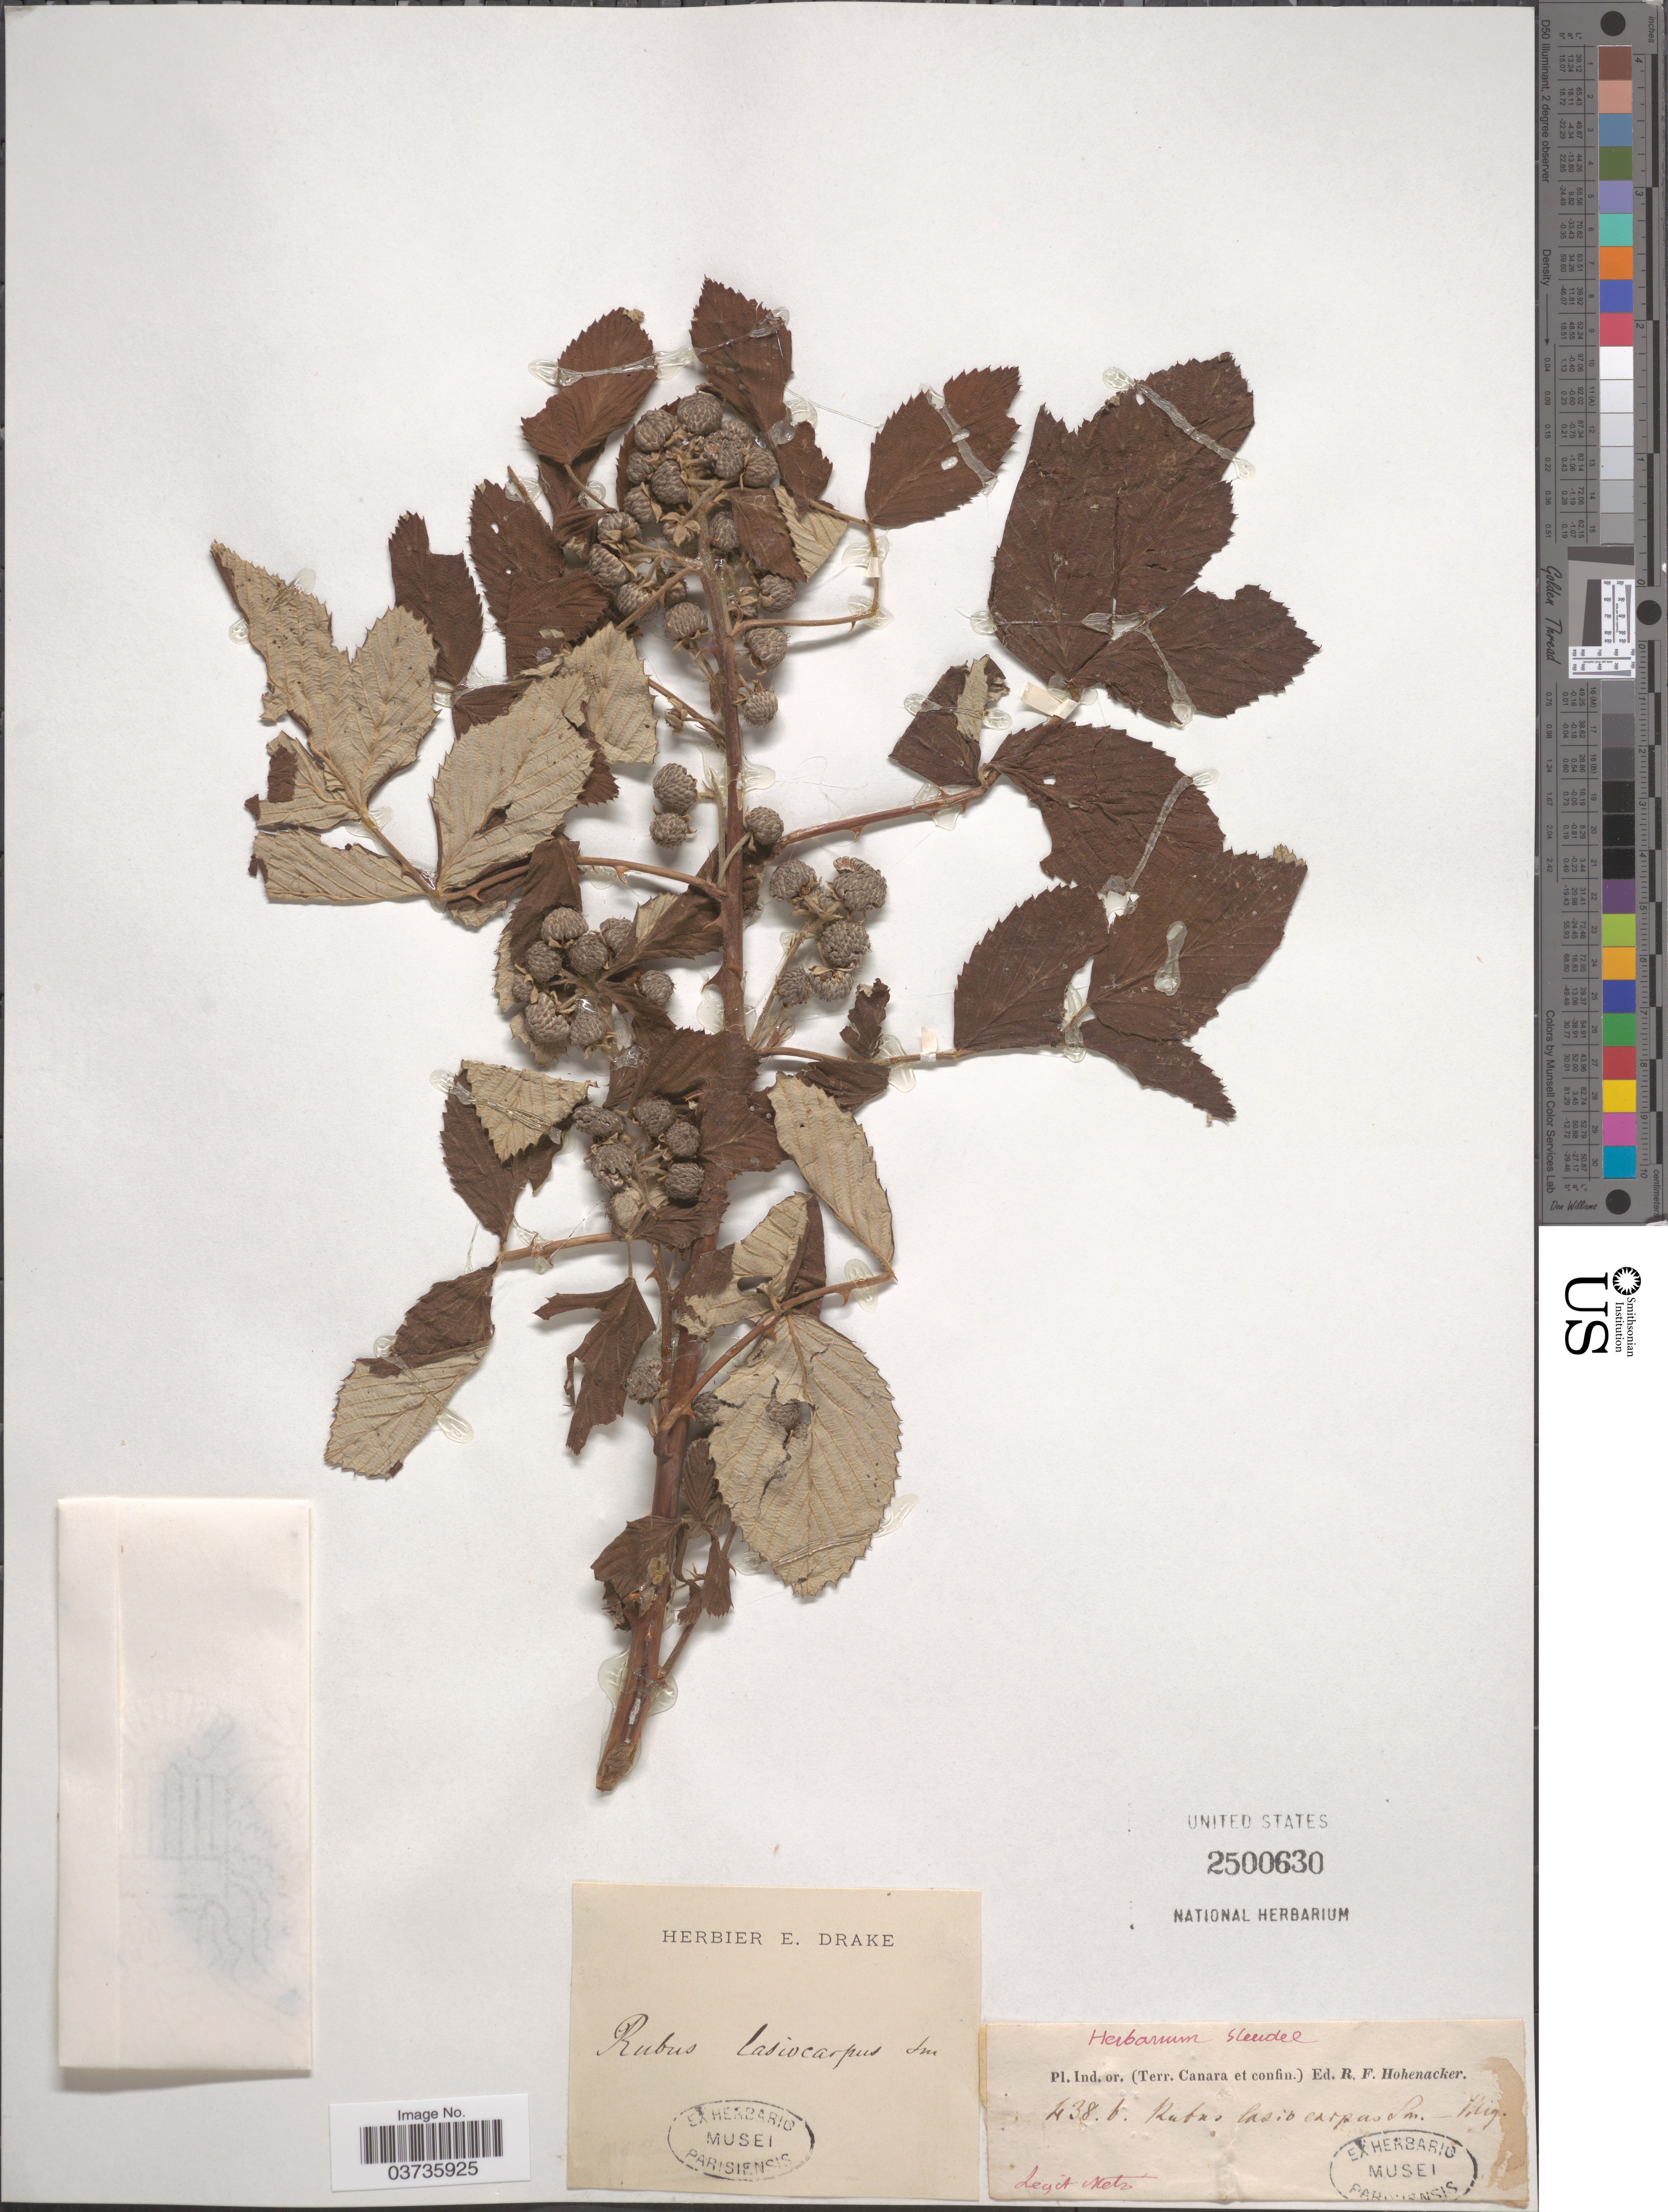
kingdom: Plantae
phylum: Tracheophyta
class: Magnoliopsida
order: Rosales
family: Rosaceae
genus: Rubus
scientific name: Rubus lasiocarpus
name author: W.C.R. Watson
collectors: -. Metz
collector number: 438b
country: India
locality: Ind. or (Terr. Canara et confin.).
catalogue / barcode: US 2500630